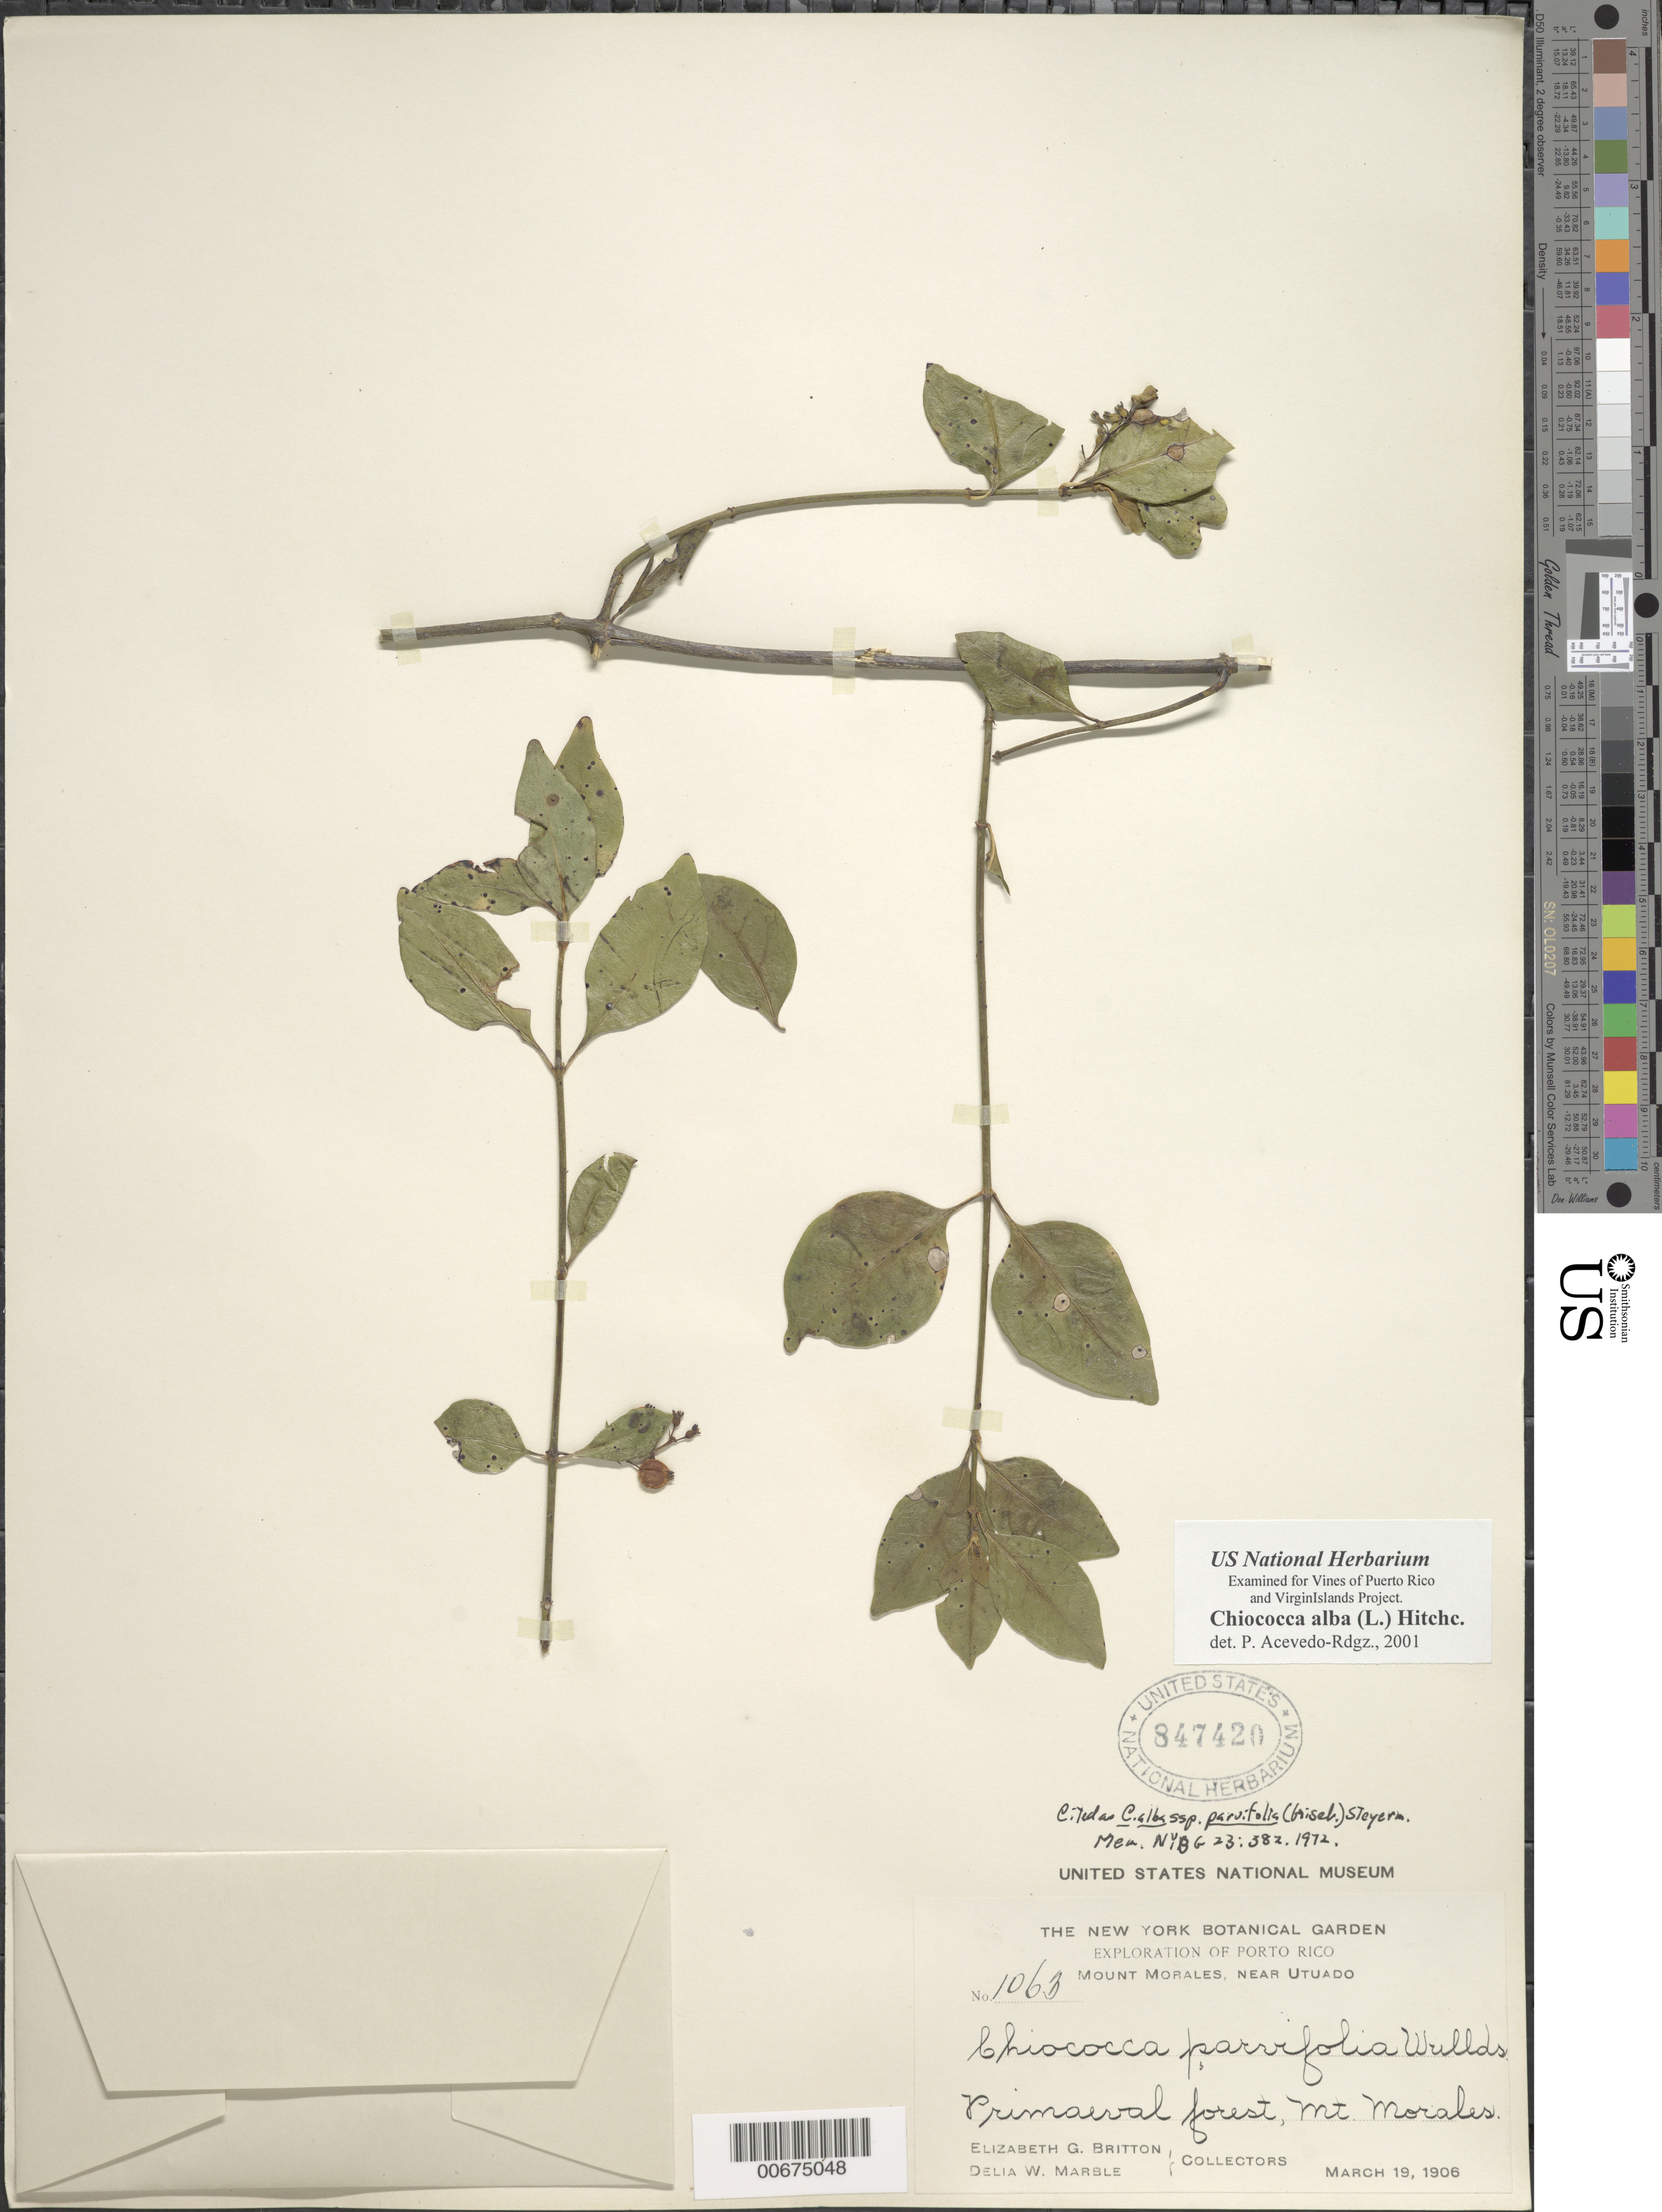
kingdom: Plantae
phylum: Tracheophyta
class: Magnoliopsida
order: Gentianales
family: Rubiaceae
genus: Chiococca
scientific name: Chiococca alba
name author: (L.) Hitchc.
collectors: E. G. Britton & D. W. Marble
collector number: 1063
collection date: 1906-03-19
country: Puerto Rico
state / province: Utuado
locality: Mount Morales, near Utuado. Primaeval forest, Mt. Morales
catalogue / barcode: US 847420